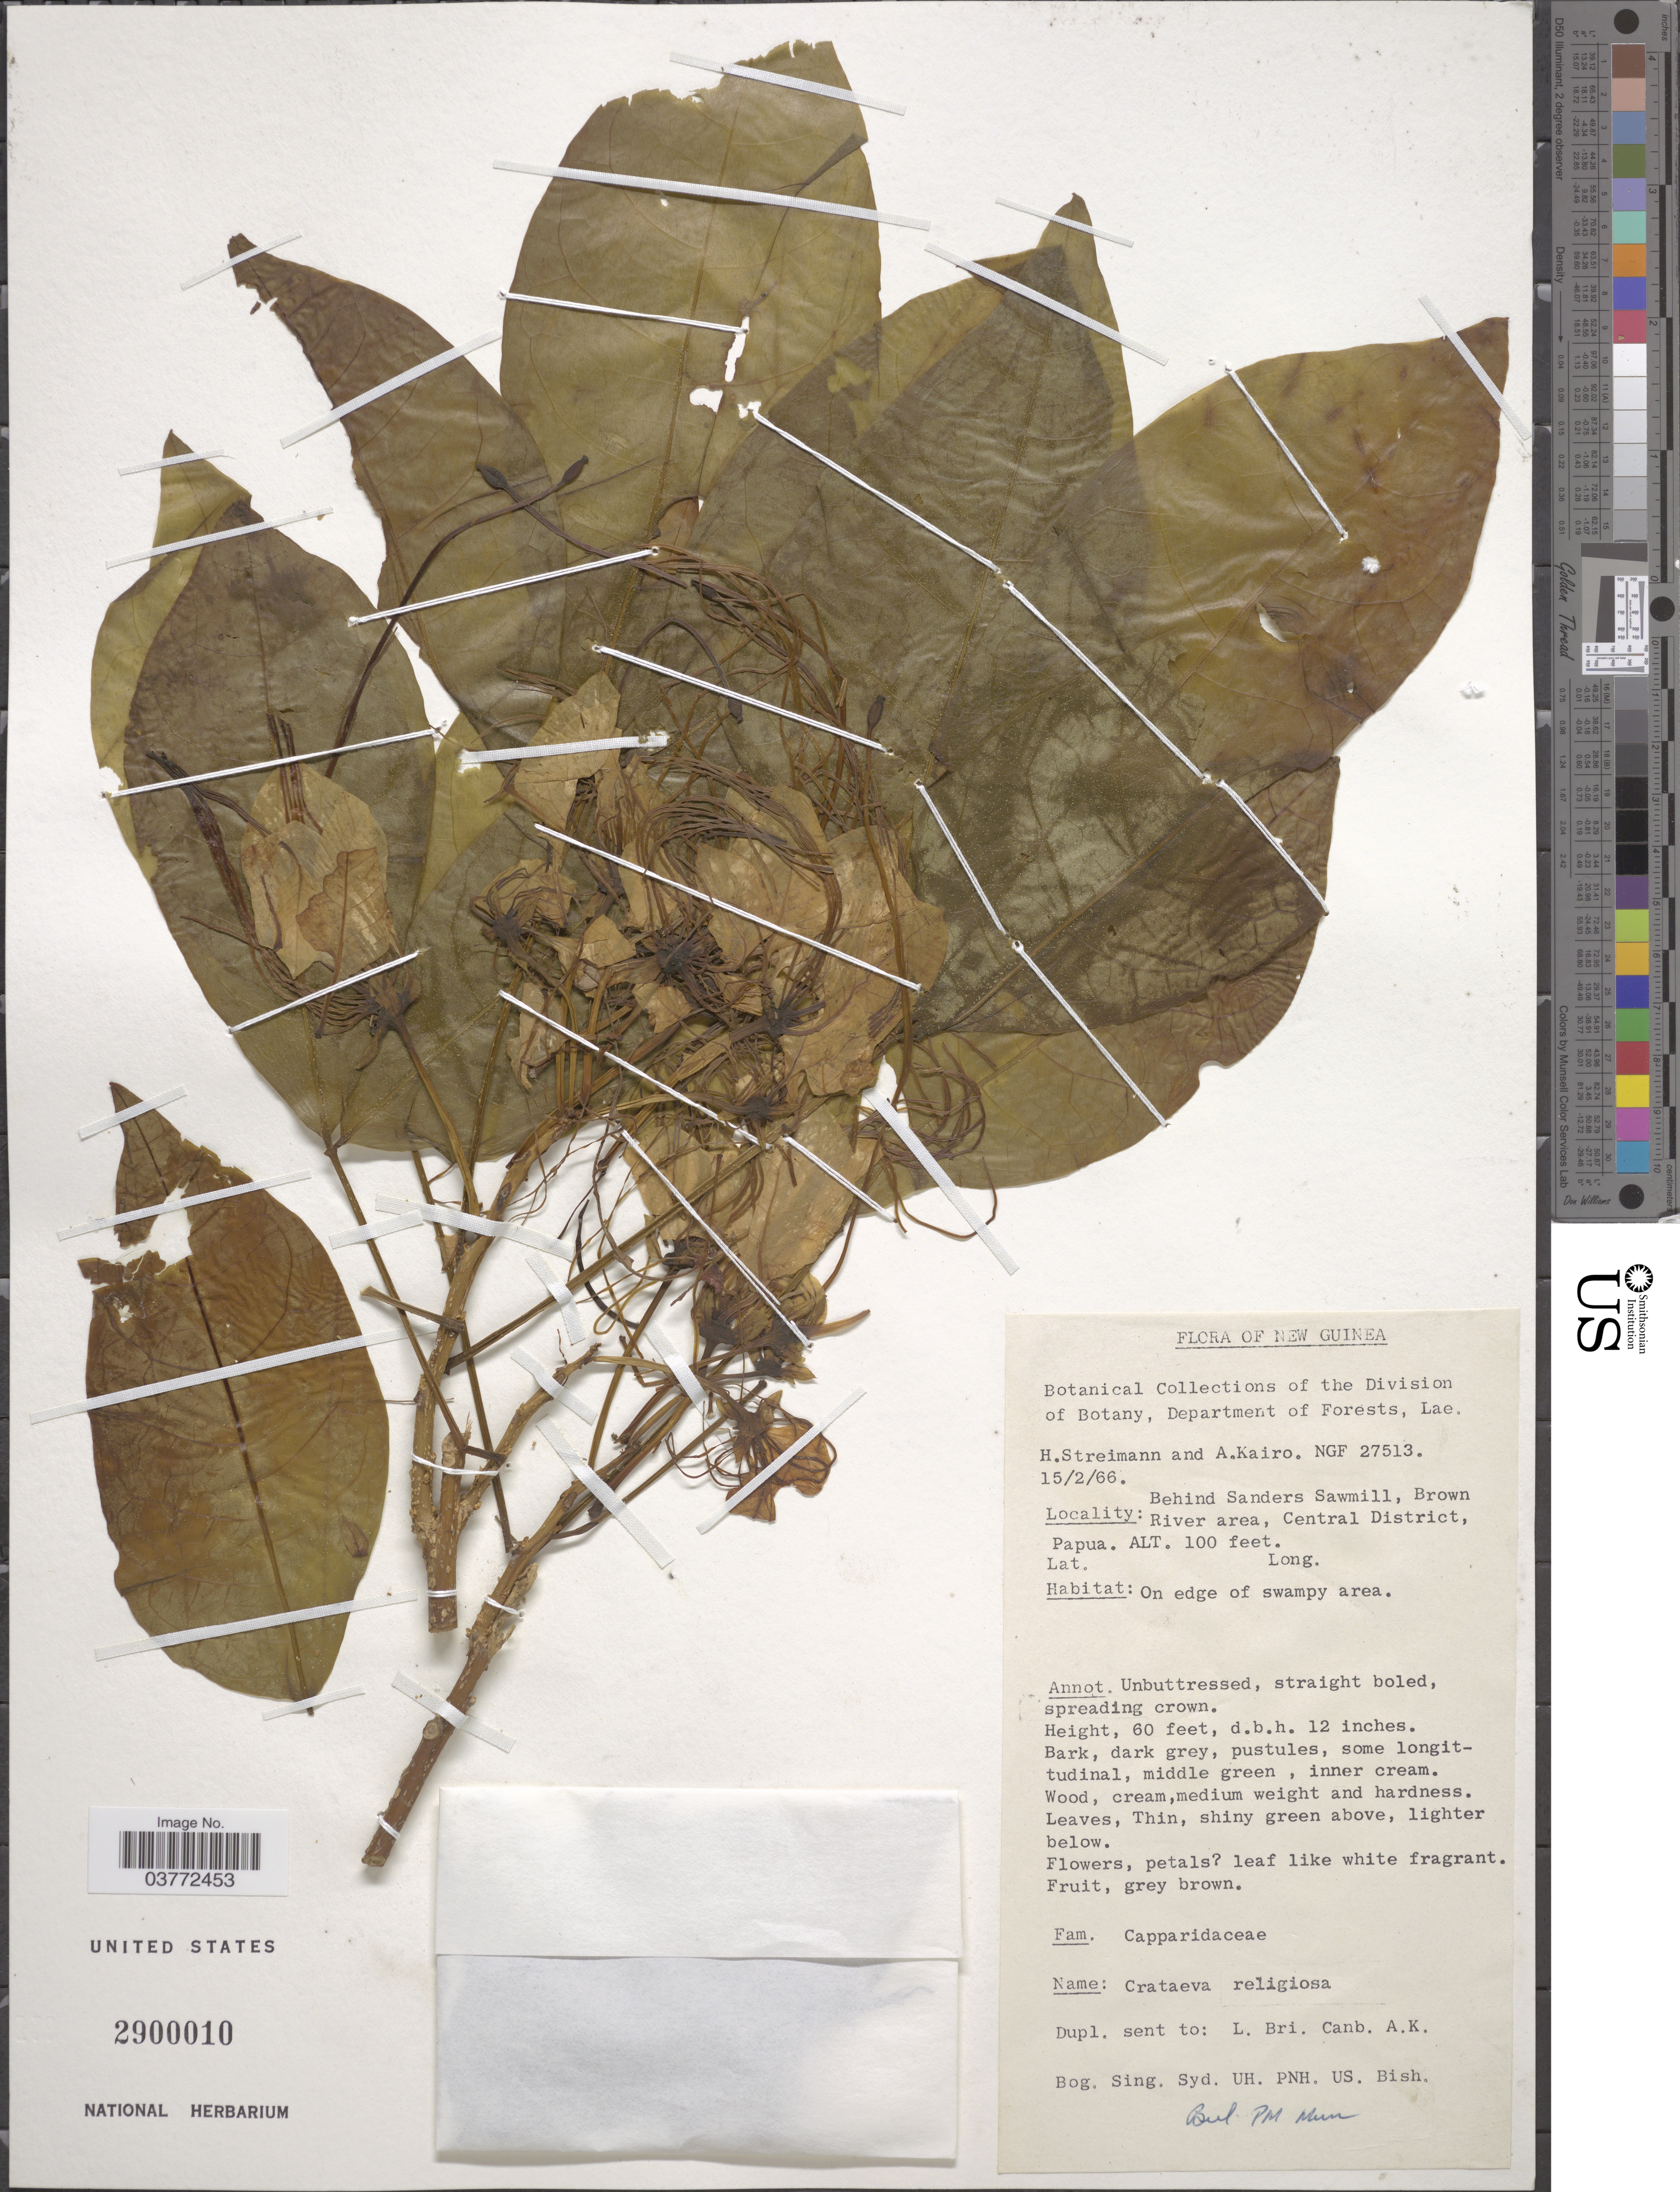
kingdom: Plantae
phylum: Tracheophyta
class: Magnoliopsida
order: Brassicales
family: Capparaceae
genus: Crateva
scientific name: Crateva religiosa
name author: G. Forst.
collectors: H. Streimann & A. Kairo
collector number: NGF 27513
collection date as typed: Transcribed d/m/y: 15/2/66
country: Papua New Guinea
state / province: Central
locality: New Guinea. Behind Sanders Sawmill, Brown River area, Central District, Papua.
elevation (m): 30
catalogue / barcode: US 2900010